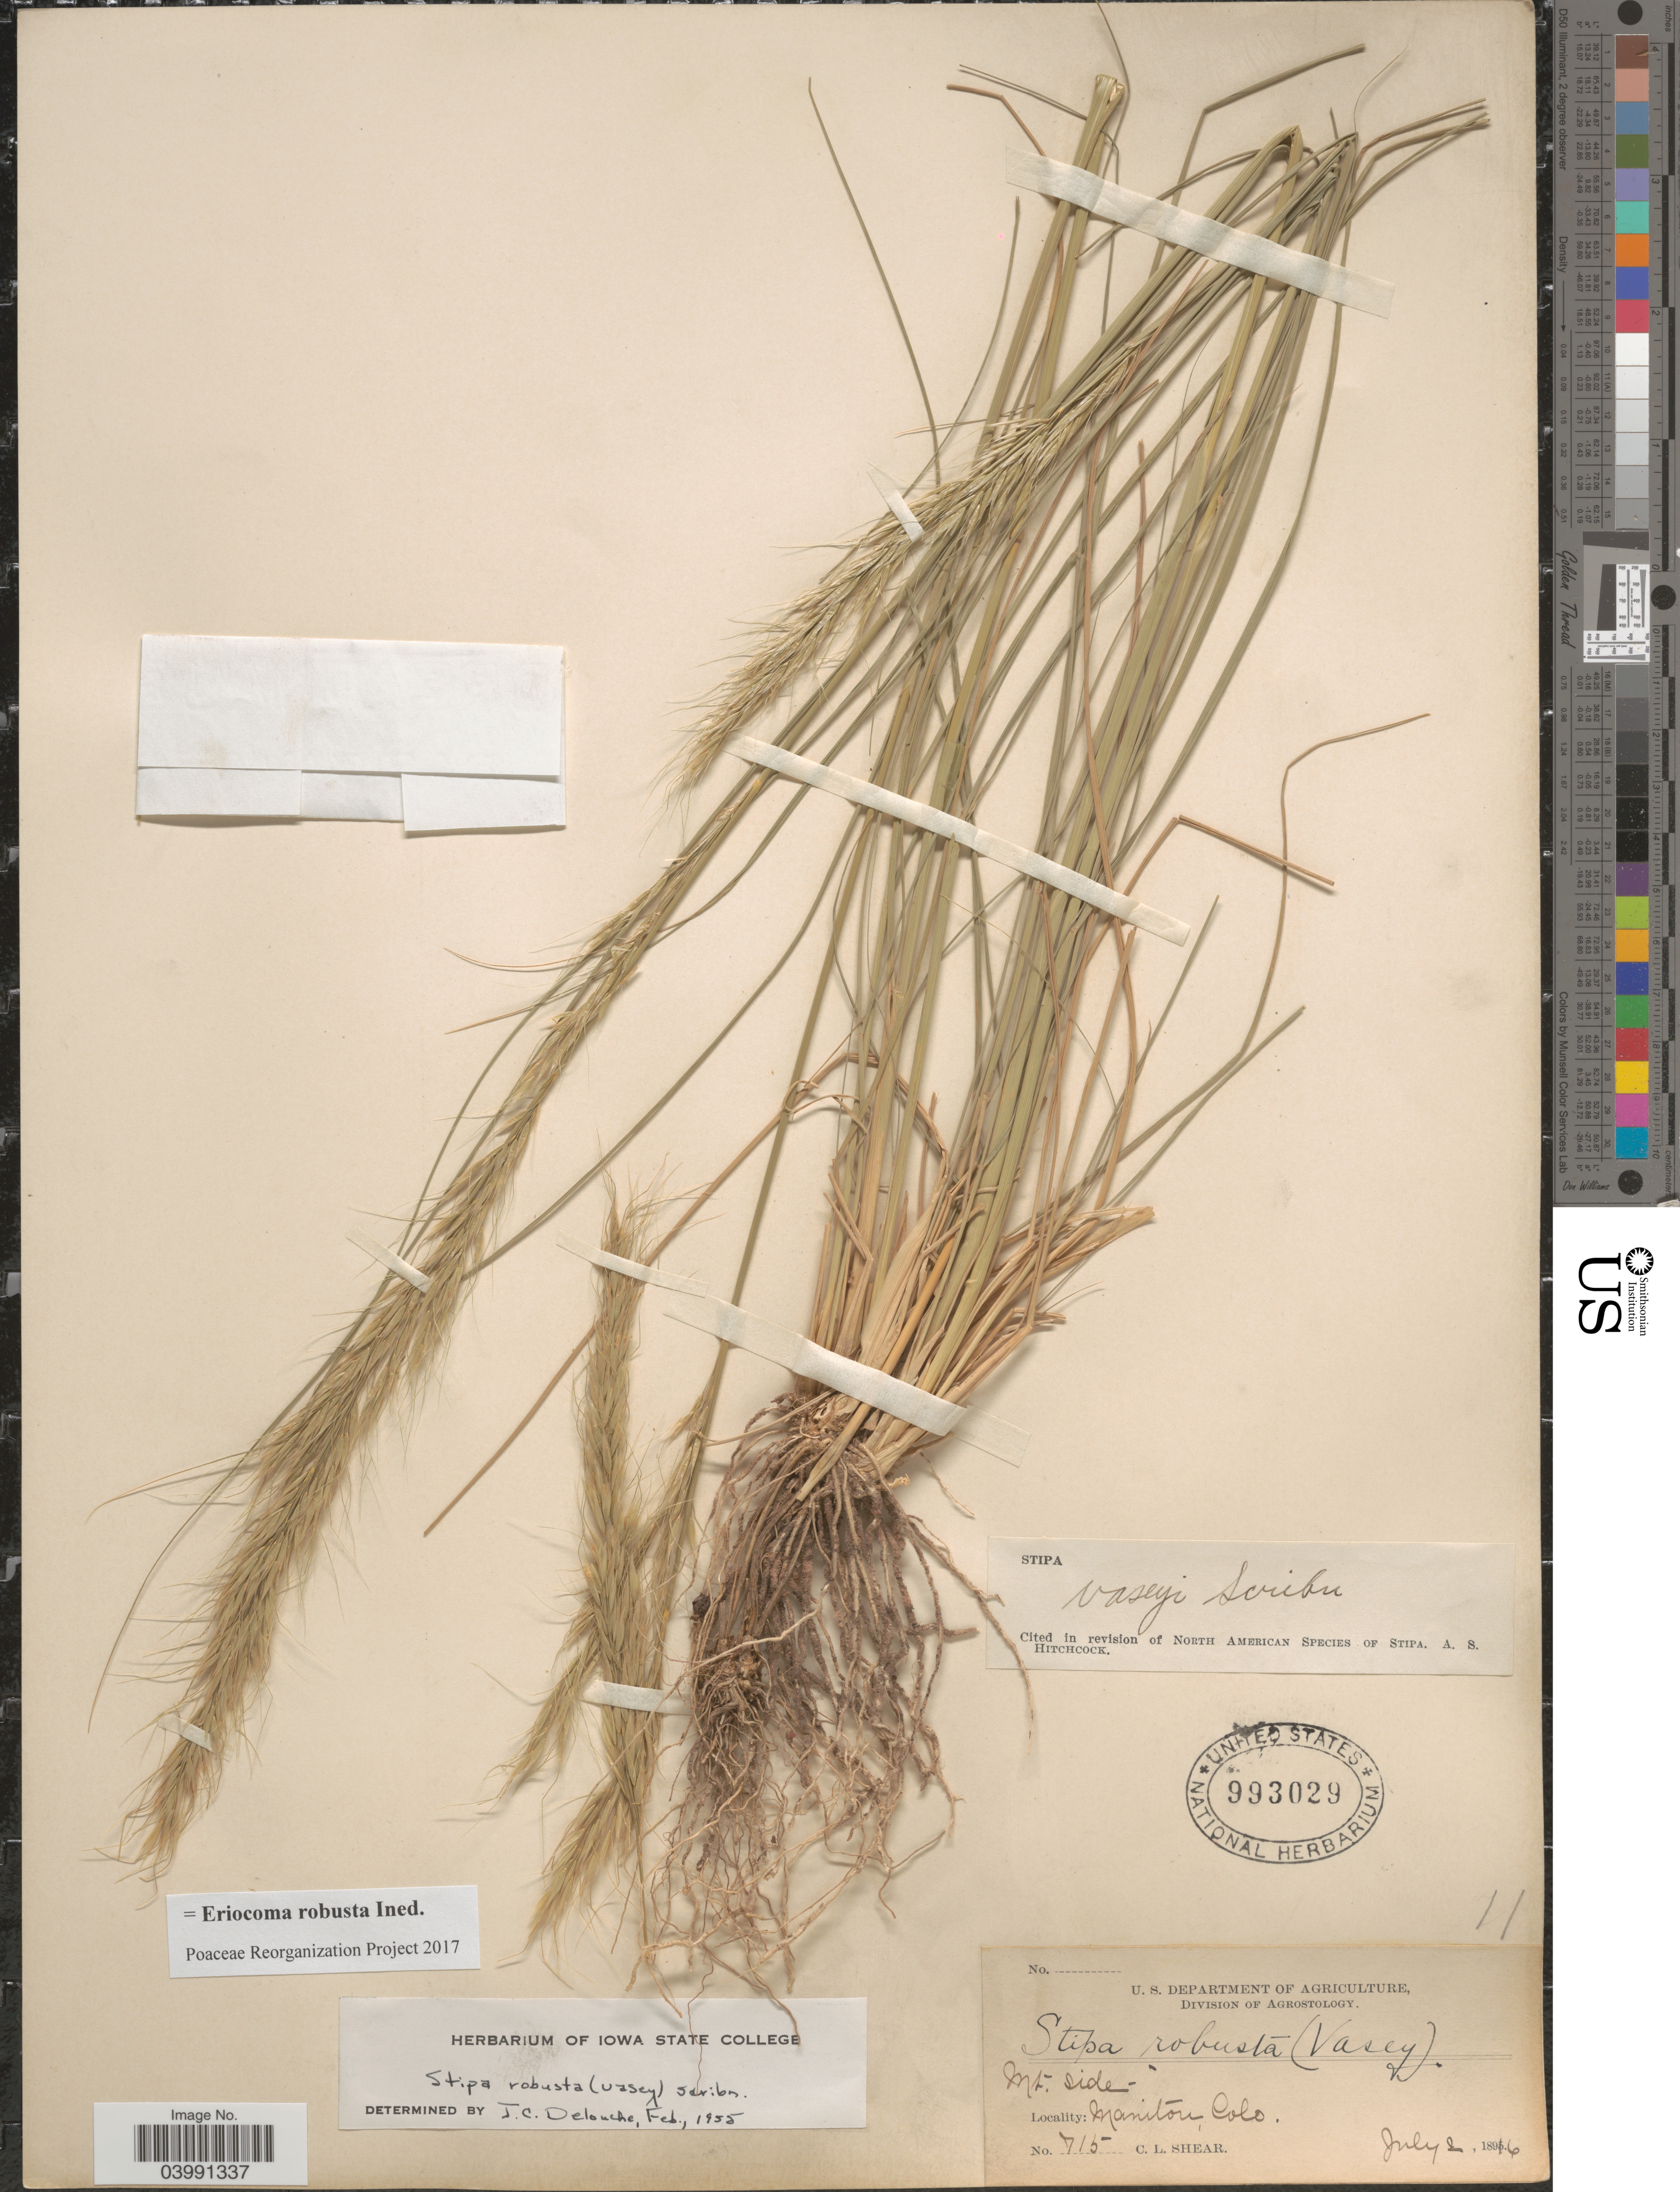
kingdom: Plantae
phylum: Tracheophyta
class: Liliopsida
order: Poales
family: Poaceae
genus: Eriocoma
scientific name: Eriocoma robusta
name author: (Vasey) Romasch.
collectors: C. L. Shear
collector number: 715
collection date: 1896-07-02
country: United States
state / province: Colorado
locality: Mt. side. Manitou.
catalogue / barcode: US 993029